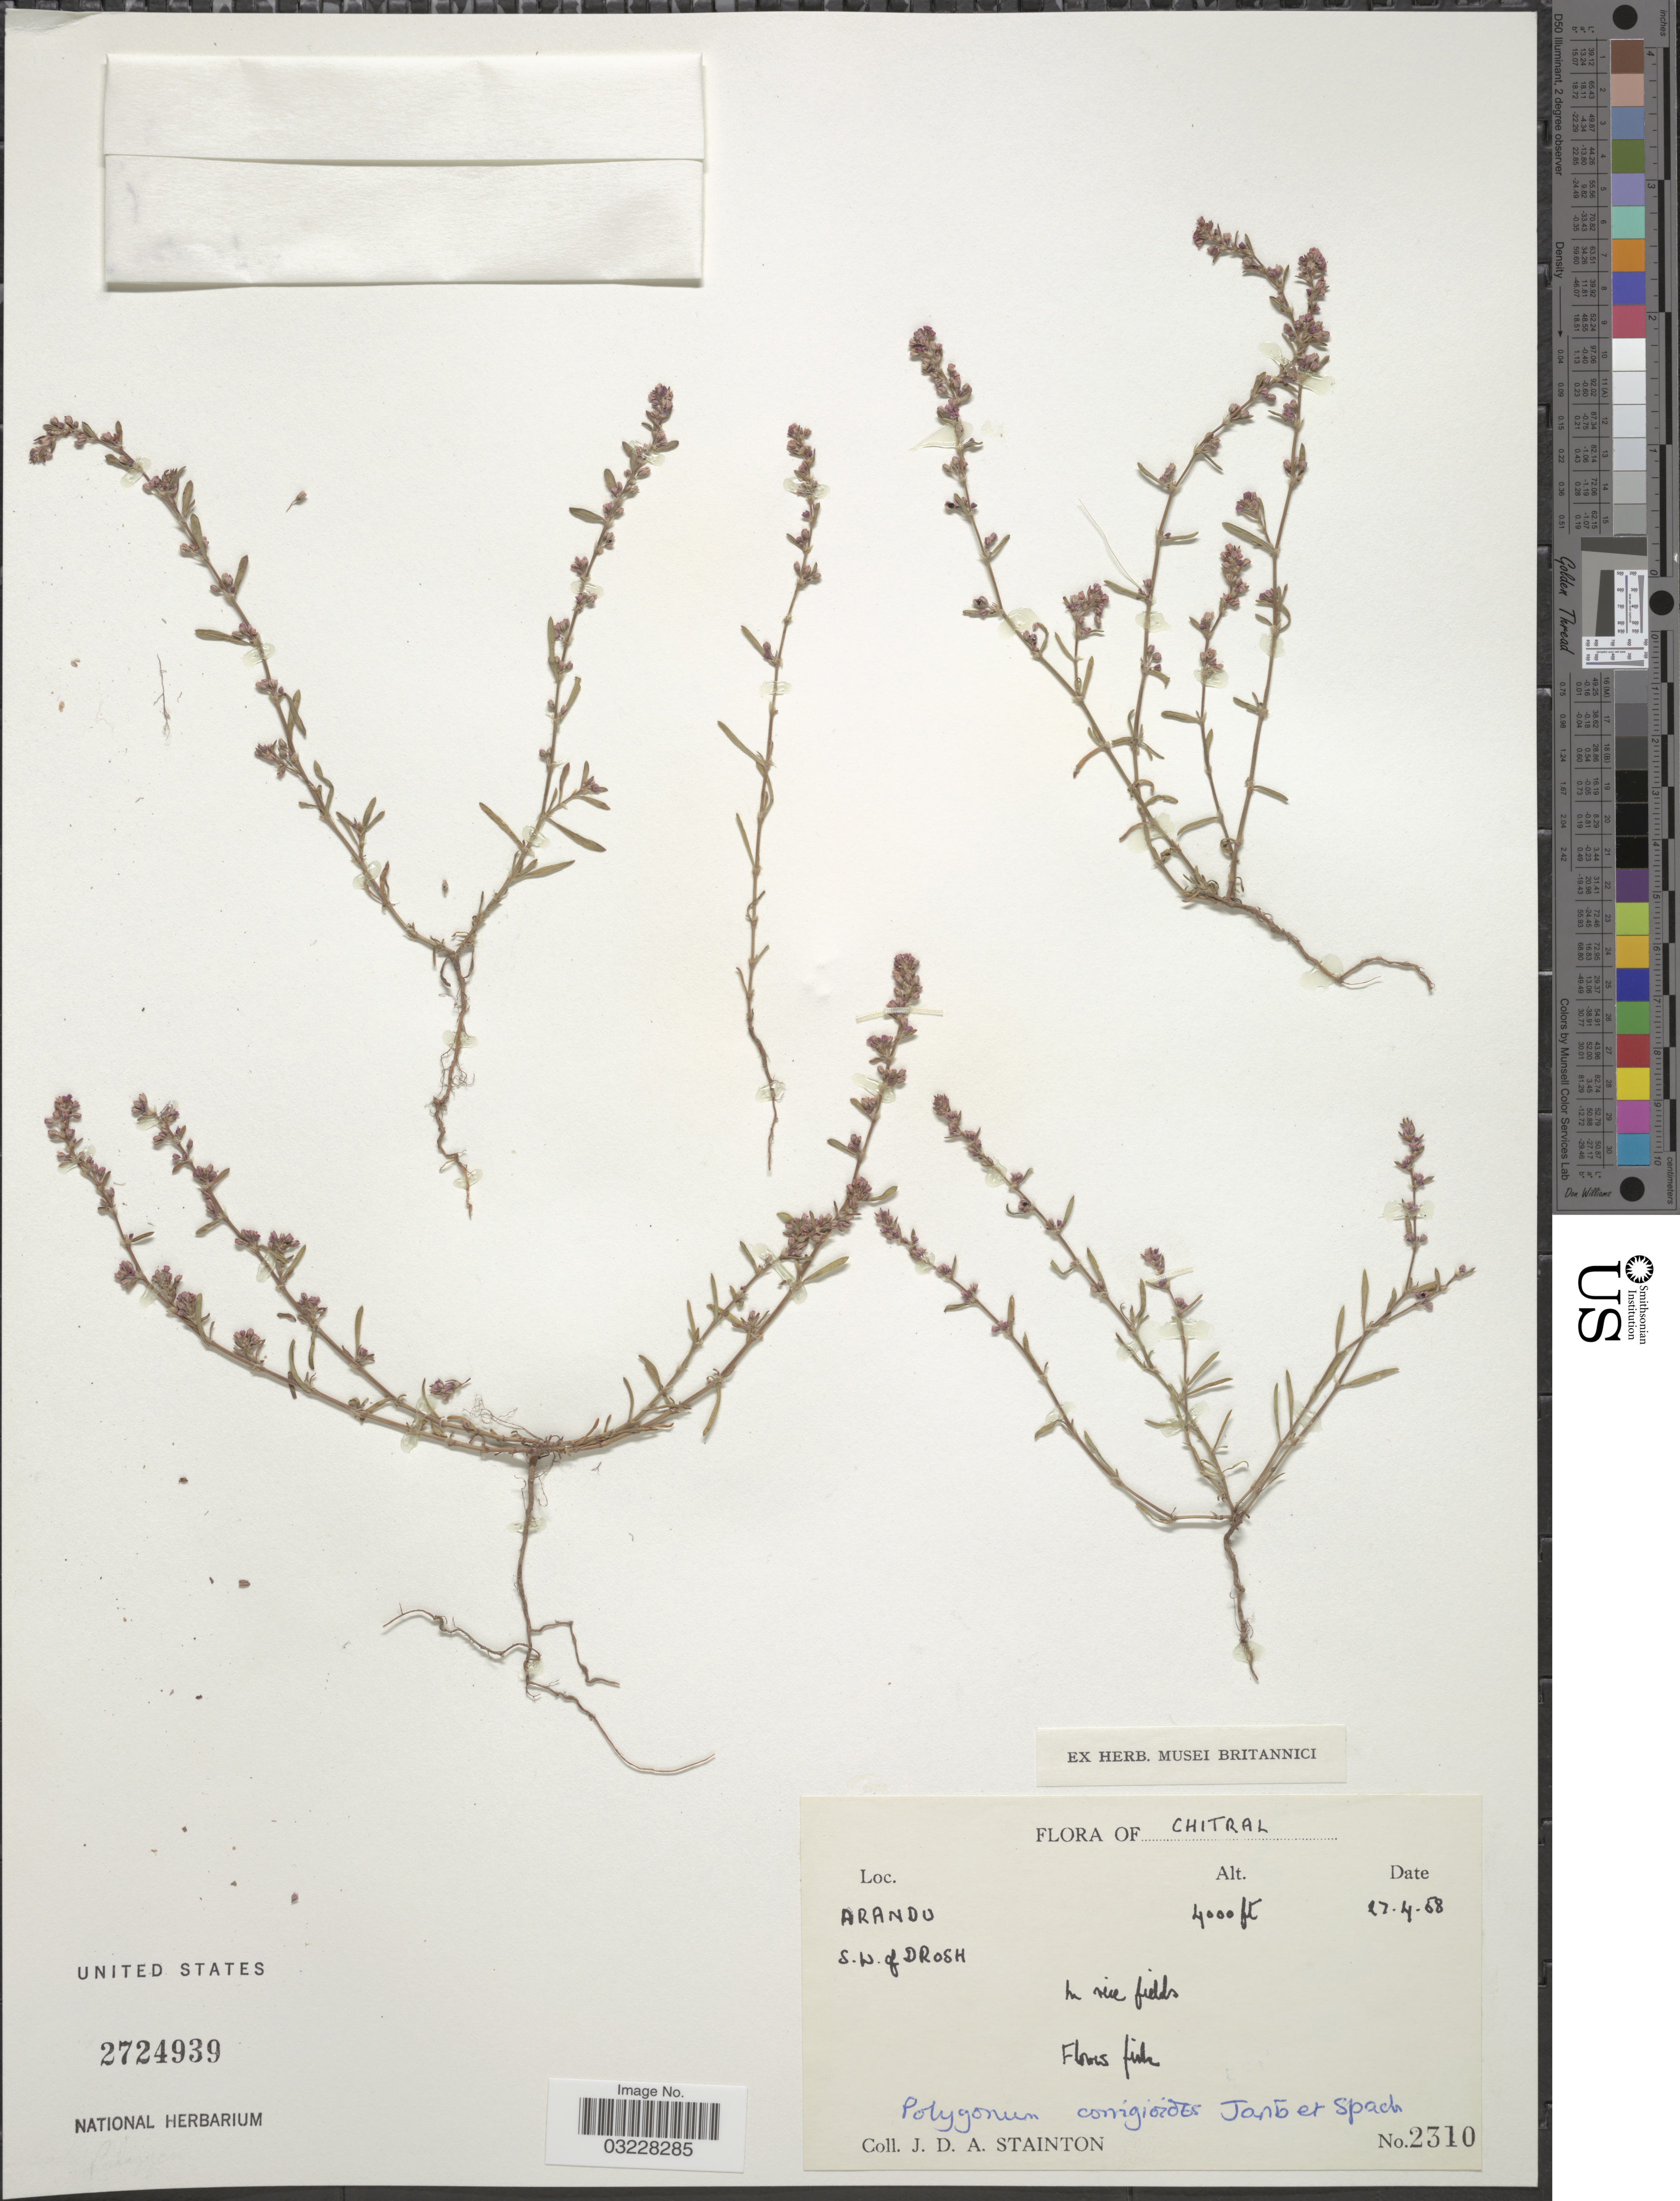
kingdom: Plantae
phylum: Tracheophyta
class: Magnoliopsida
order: Caryophyllales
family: Polygonaceae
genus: Polygonum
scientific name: Polygonum corrigioloides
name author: Jaub. & Spach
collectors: J. Stainton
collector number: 2310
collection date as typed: Transcribed d/m/y: 27/4/58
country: Pakistan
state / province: Khyber Pakhtunkhwa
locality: Chitral. Arandu. S.W. of Drosh.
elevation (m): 1219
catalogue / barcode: US 2724939